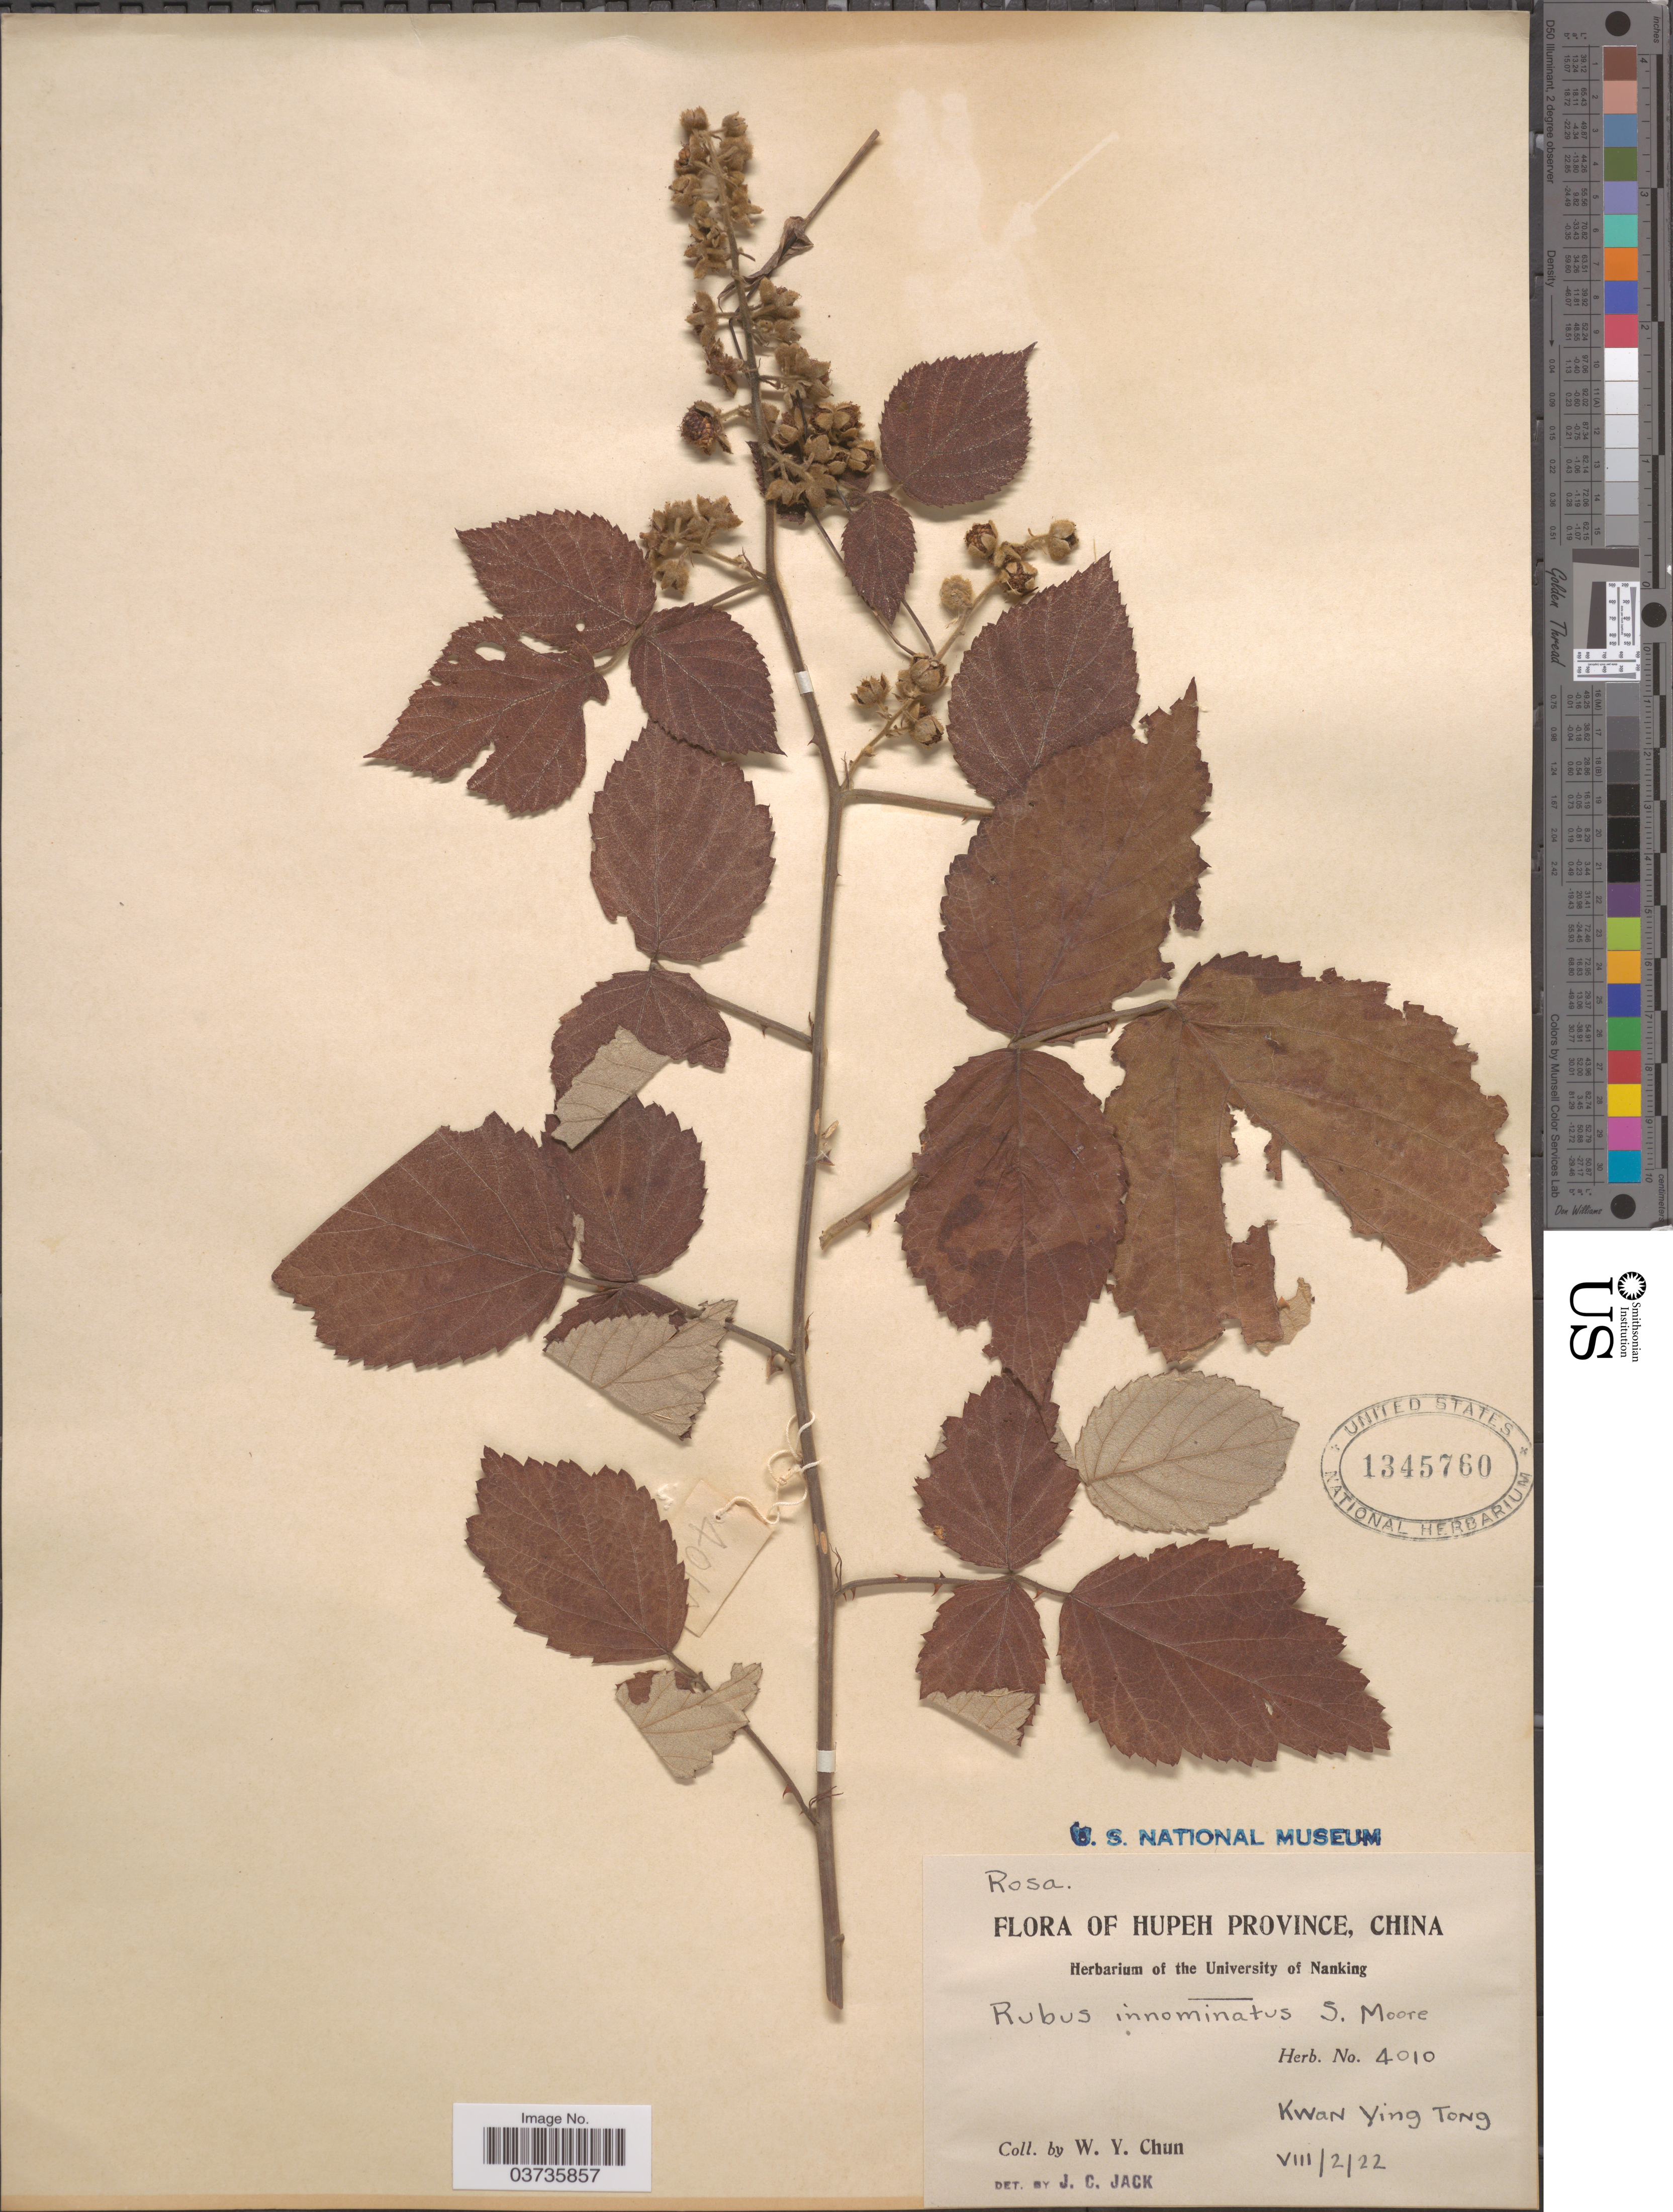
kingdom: Plantae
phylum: Tracheophyta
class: Magnoliopsida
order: Rosales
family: Rosaceae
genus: Rubus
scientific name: Rubus innominatus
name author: S. Moore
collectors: W. Y. Chun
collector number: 4010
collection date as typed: Transcribed d/m/y: 2/8/22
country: China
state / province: Hubei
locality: Hupeh Province. Kwan Ying Tong.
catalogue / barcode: US 1345760